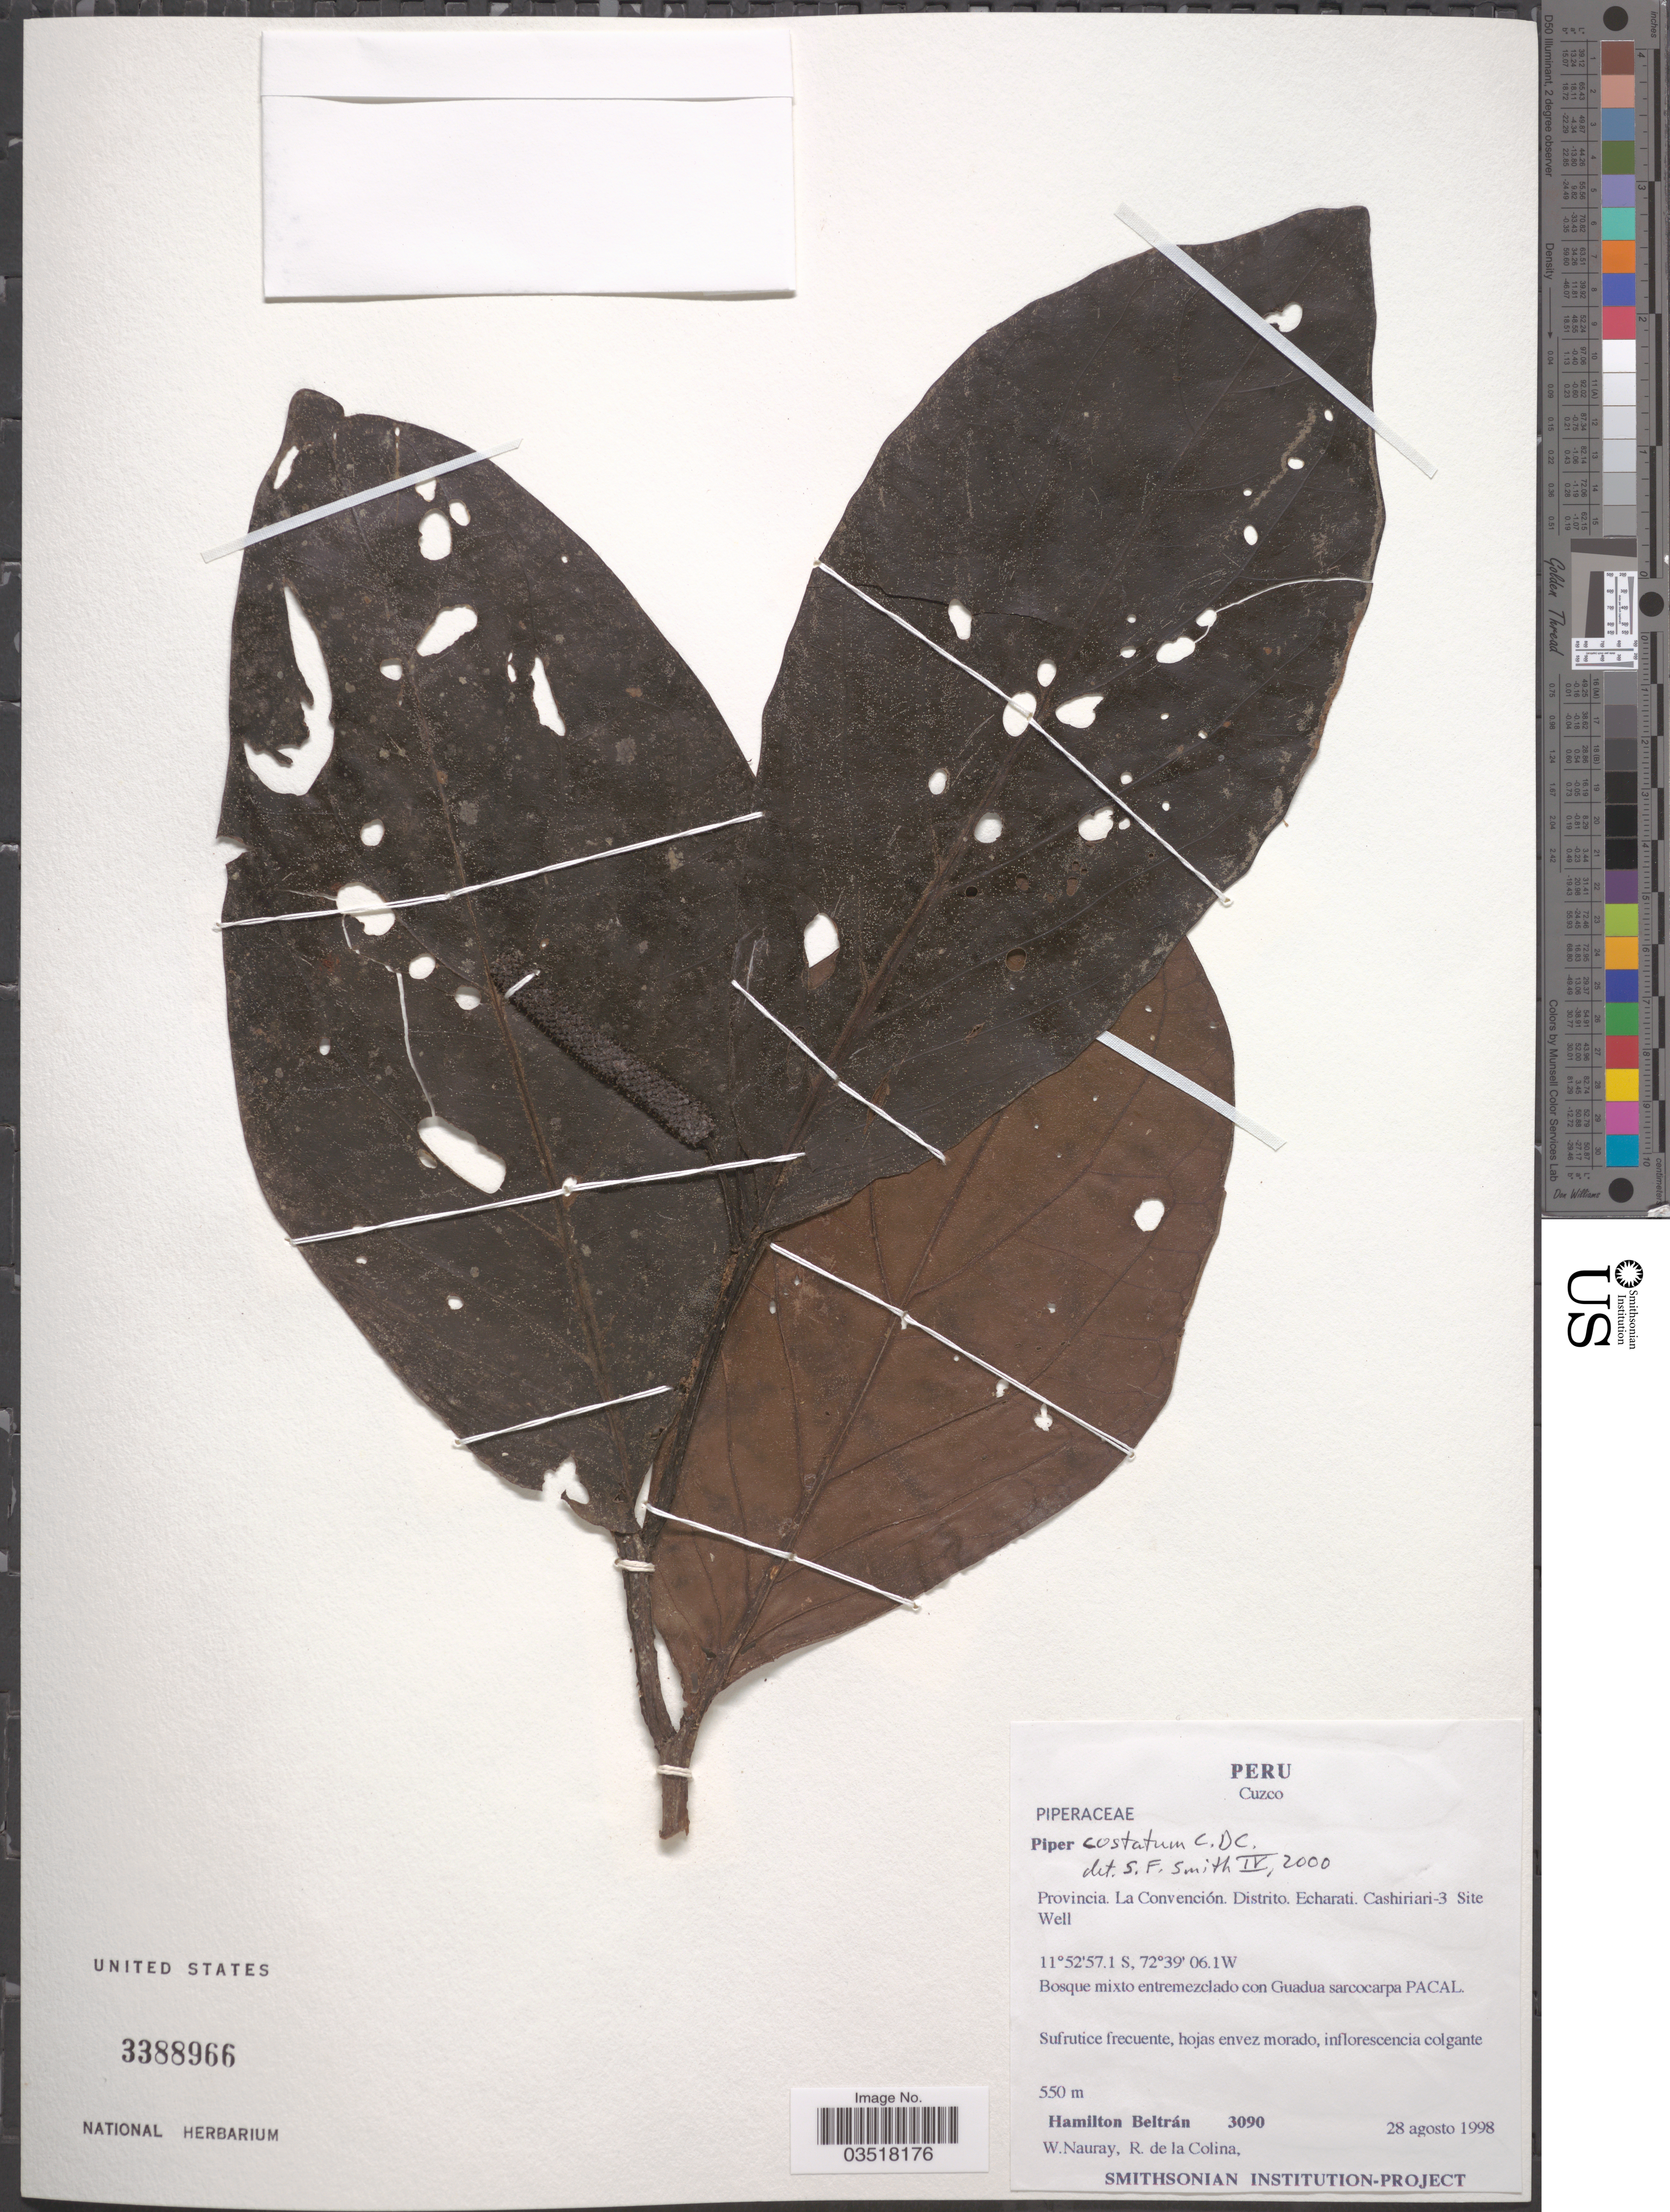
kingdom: Plantae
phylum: Tracheophyta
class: Magnoliopsida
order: Piperales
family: Piperaceae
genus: Piper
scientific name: Piper costatum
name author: C. DC.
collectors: H. Beltran, W. Nauray & R. Colina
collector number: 3090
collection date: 1998-08-29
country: Peru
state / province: Cusco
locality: Provincia La Convención. Distrito. Echarati. Cashiriari-3 Site Well.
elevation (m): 550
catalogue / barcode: US 3388966